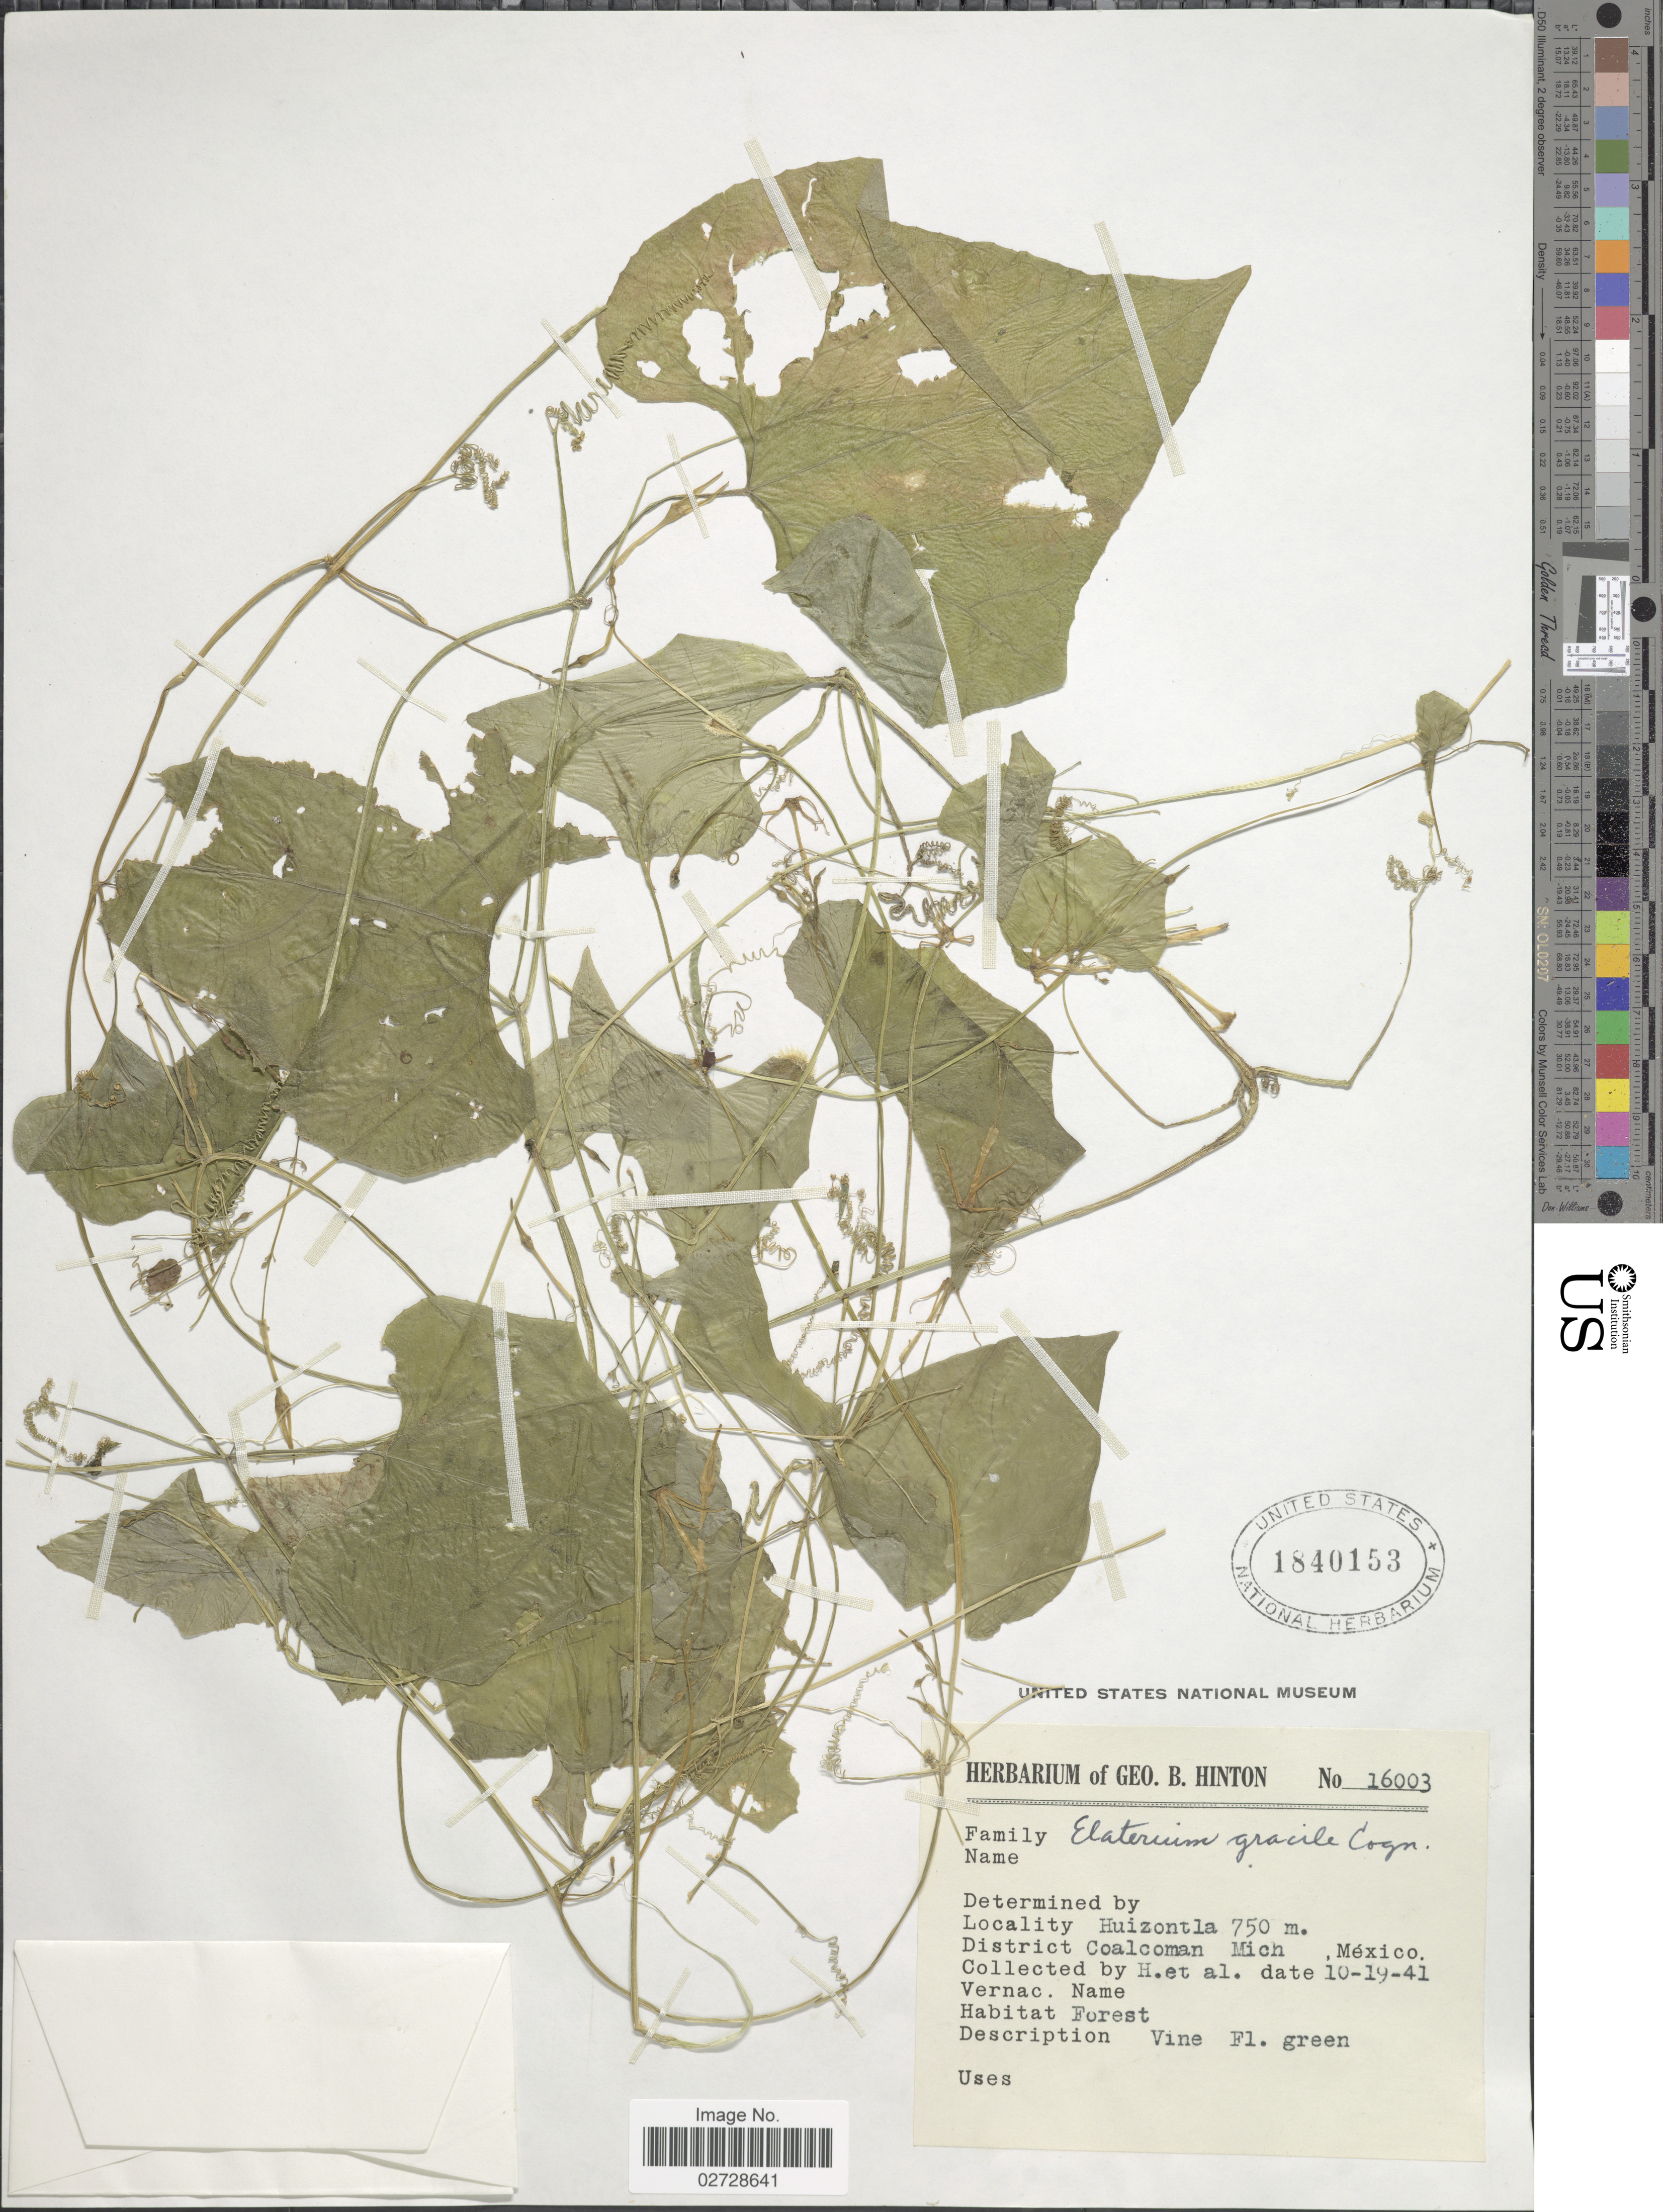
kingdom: Plantae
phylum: Tracheophyta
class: Magnoliopsida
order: Cucurbitales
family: Cucurbitaceae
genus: Cyclanthera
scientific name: Cyclanthera carthagenensis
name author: (Jacq.) H. Schaef. & S.S. Renner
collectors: G. B. Hinton & et al.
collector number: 16003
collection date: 1941-10-19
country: Mexico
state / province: Michoacán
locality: Huizontla, District Coalcoman.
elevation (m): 750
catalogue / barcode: US 1840153